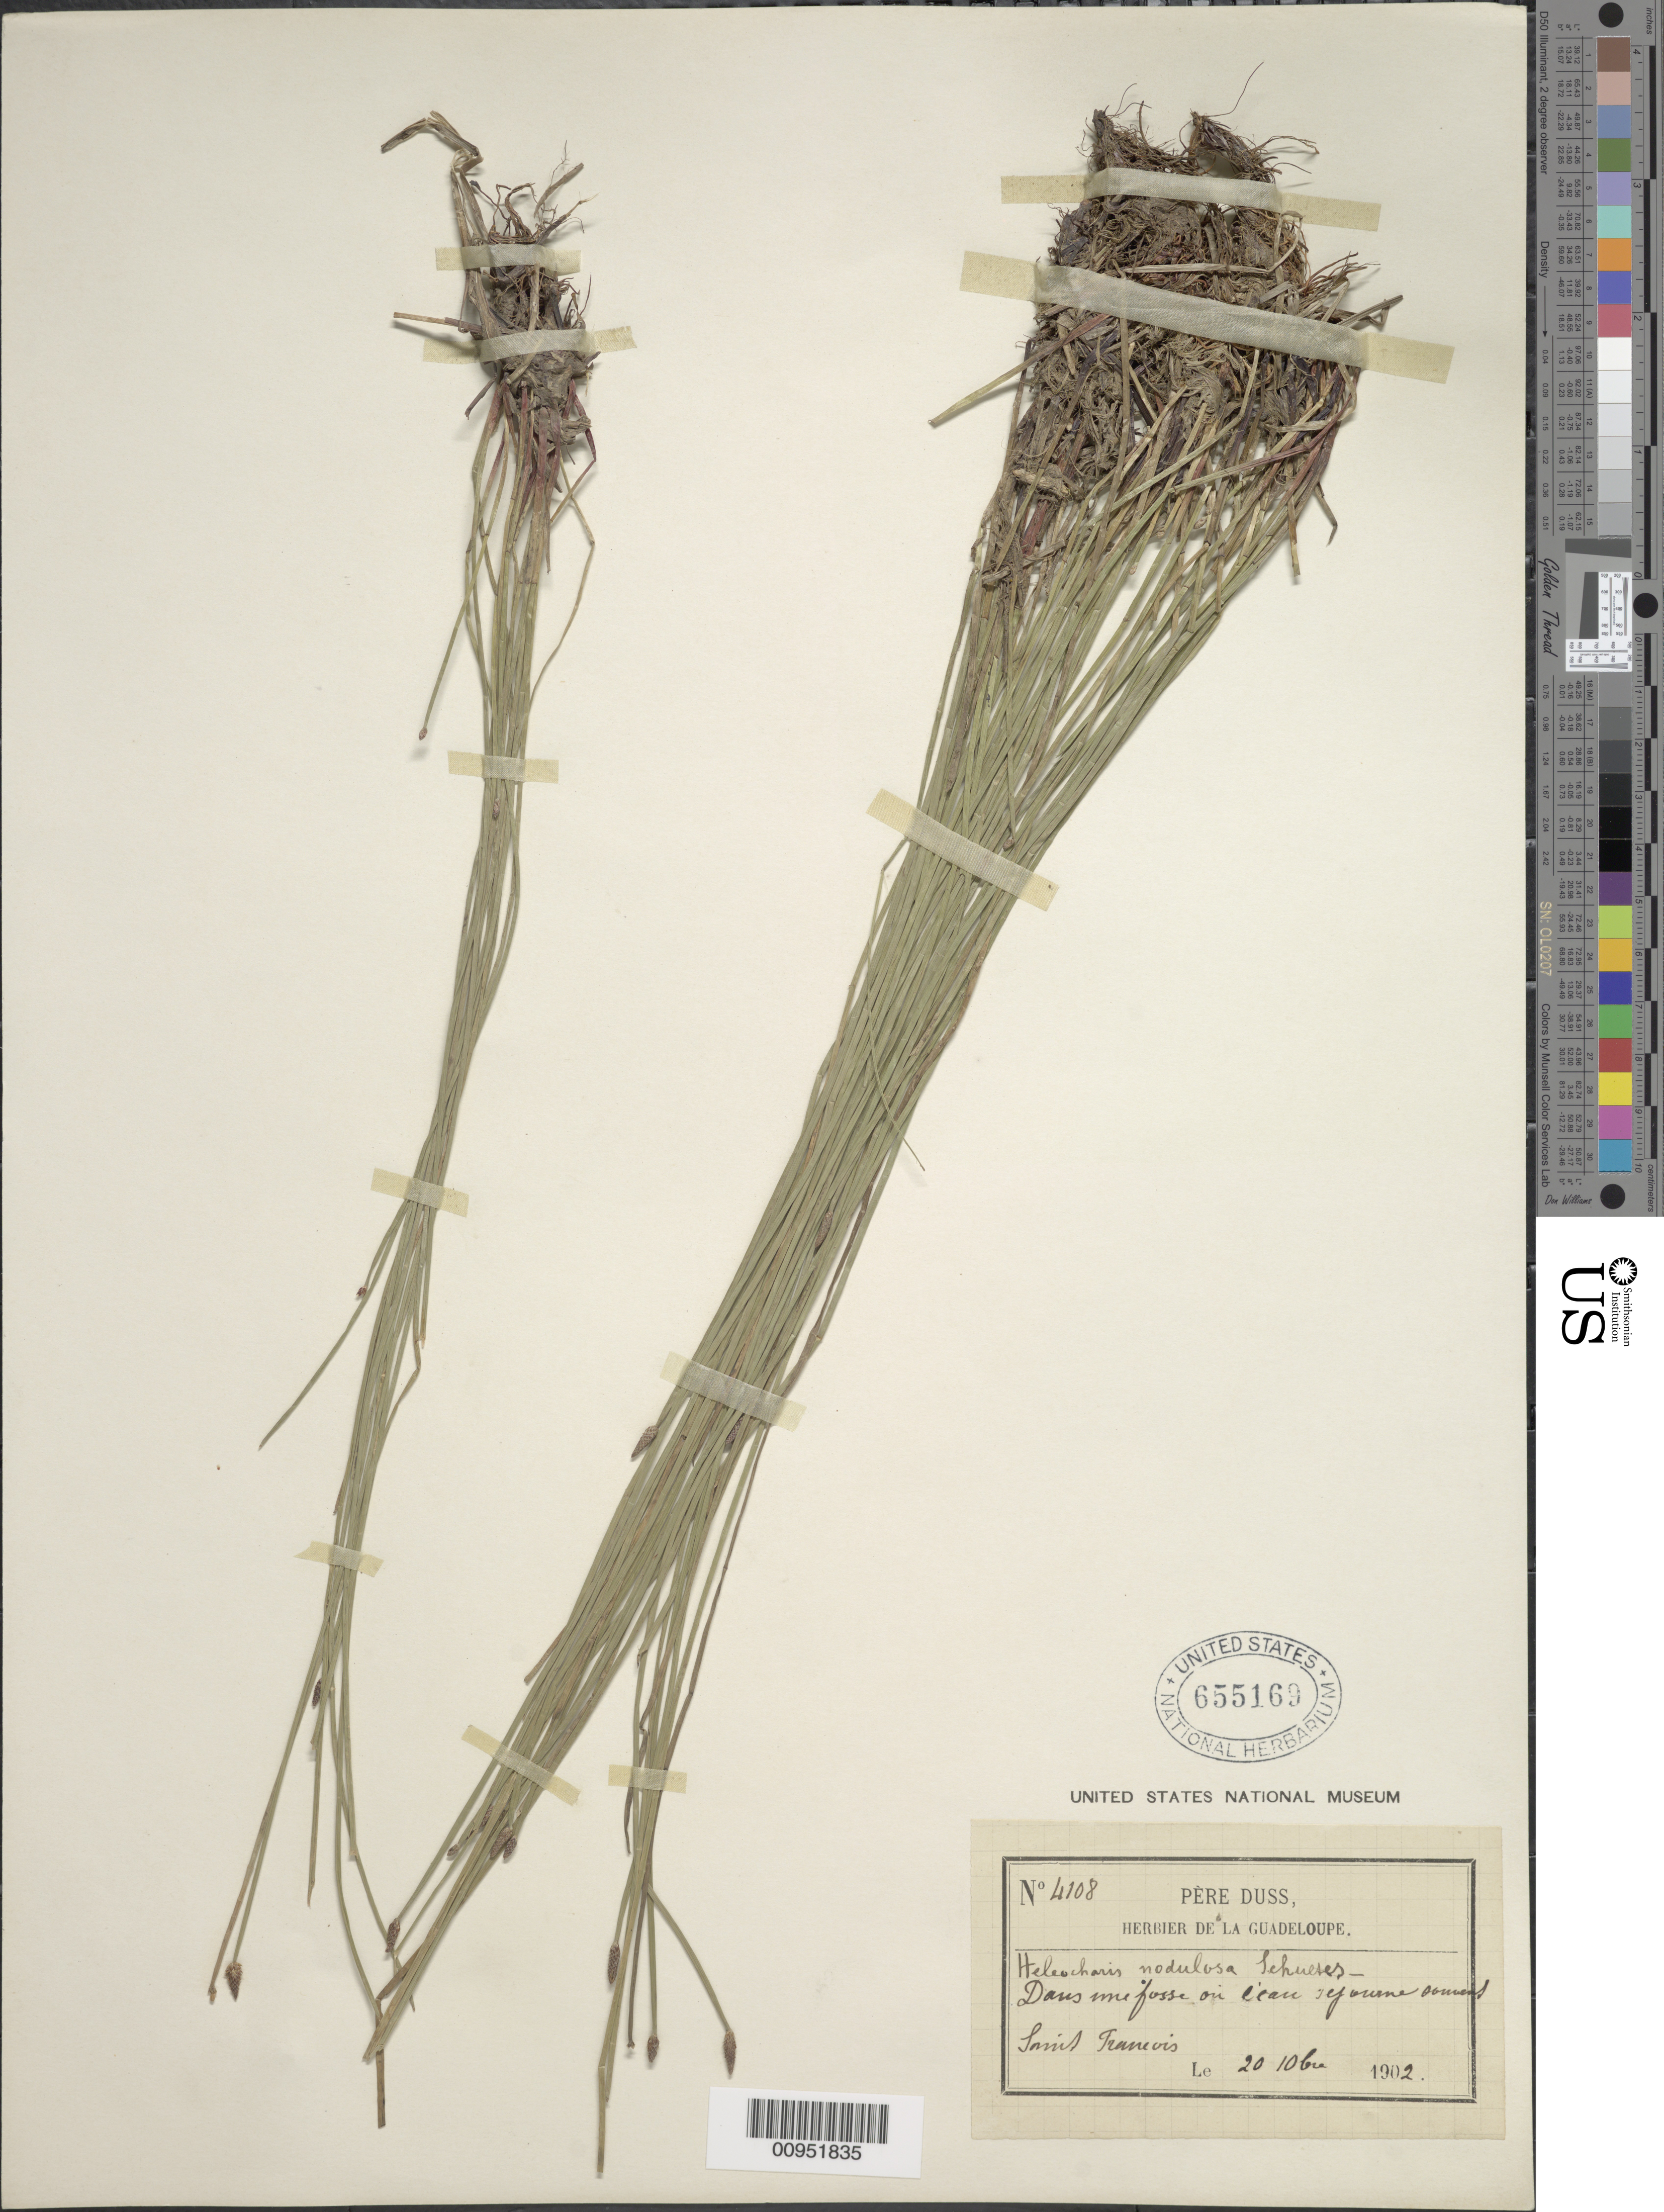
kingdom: Plantae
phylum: Tracheophyta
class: Liliopsida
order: Poales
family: Cyperaceae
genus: Eleocharis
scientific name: Eleocharis montana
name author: (Kunth) Roem. & Schult.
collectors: Père Duss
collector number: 4108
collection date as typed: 20 Oct 1902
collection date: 1902-10-20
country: Guadeloupe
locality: St. Francois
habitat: Dans une fosse ou l'eau "sejaune sou.."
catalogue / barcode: US 655169